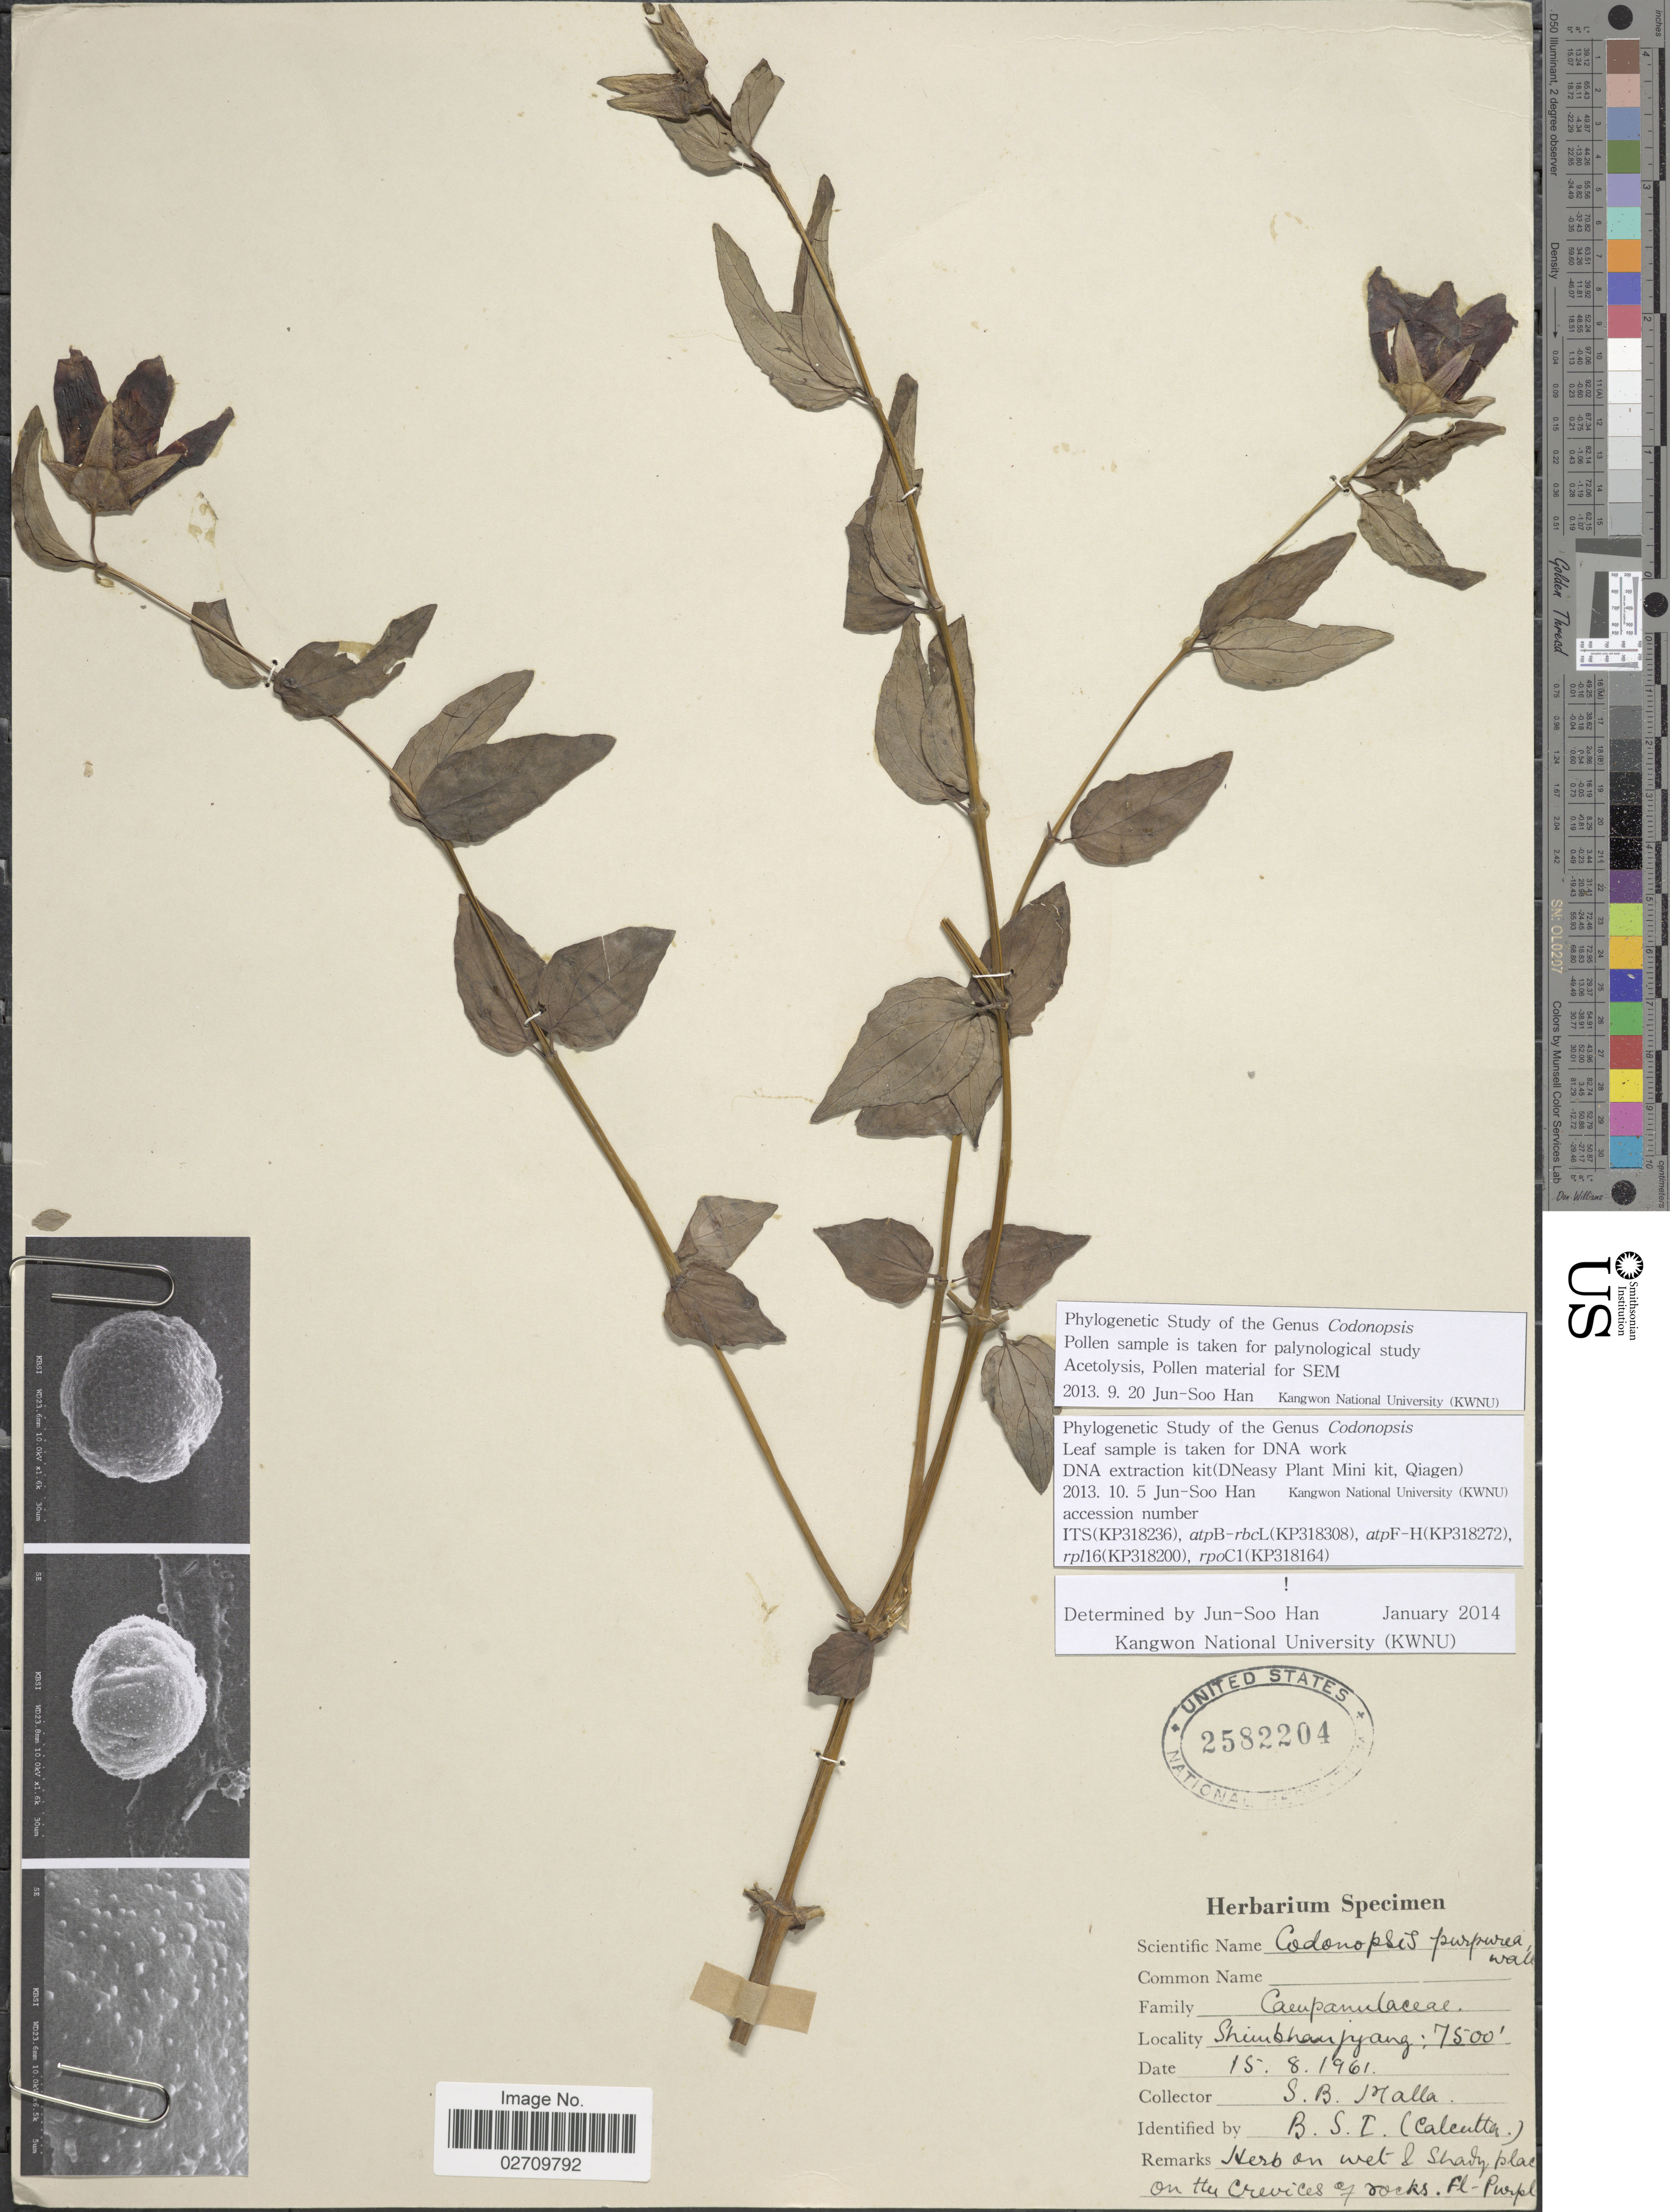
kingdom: Plantae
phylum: Tracheophyta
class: Magnoliopsida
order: Asterales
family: Campanulaceae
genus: Codonopsis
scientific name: Codonopsis purpurea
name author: Wall.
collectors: S. Malla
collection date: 1961-08-15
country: Nepal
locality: Simbhanjyang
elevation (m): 2286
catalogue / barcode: US 2582204